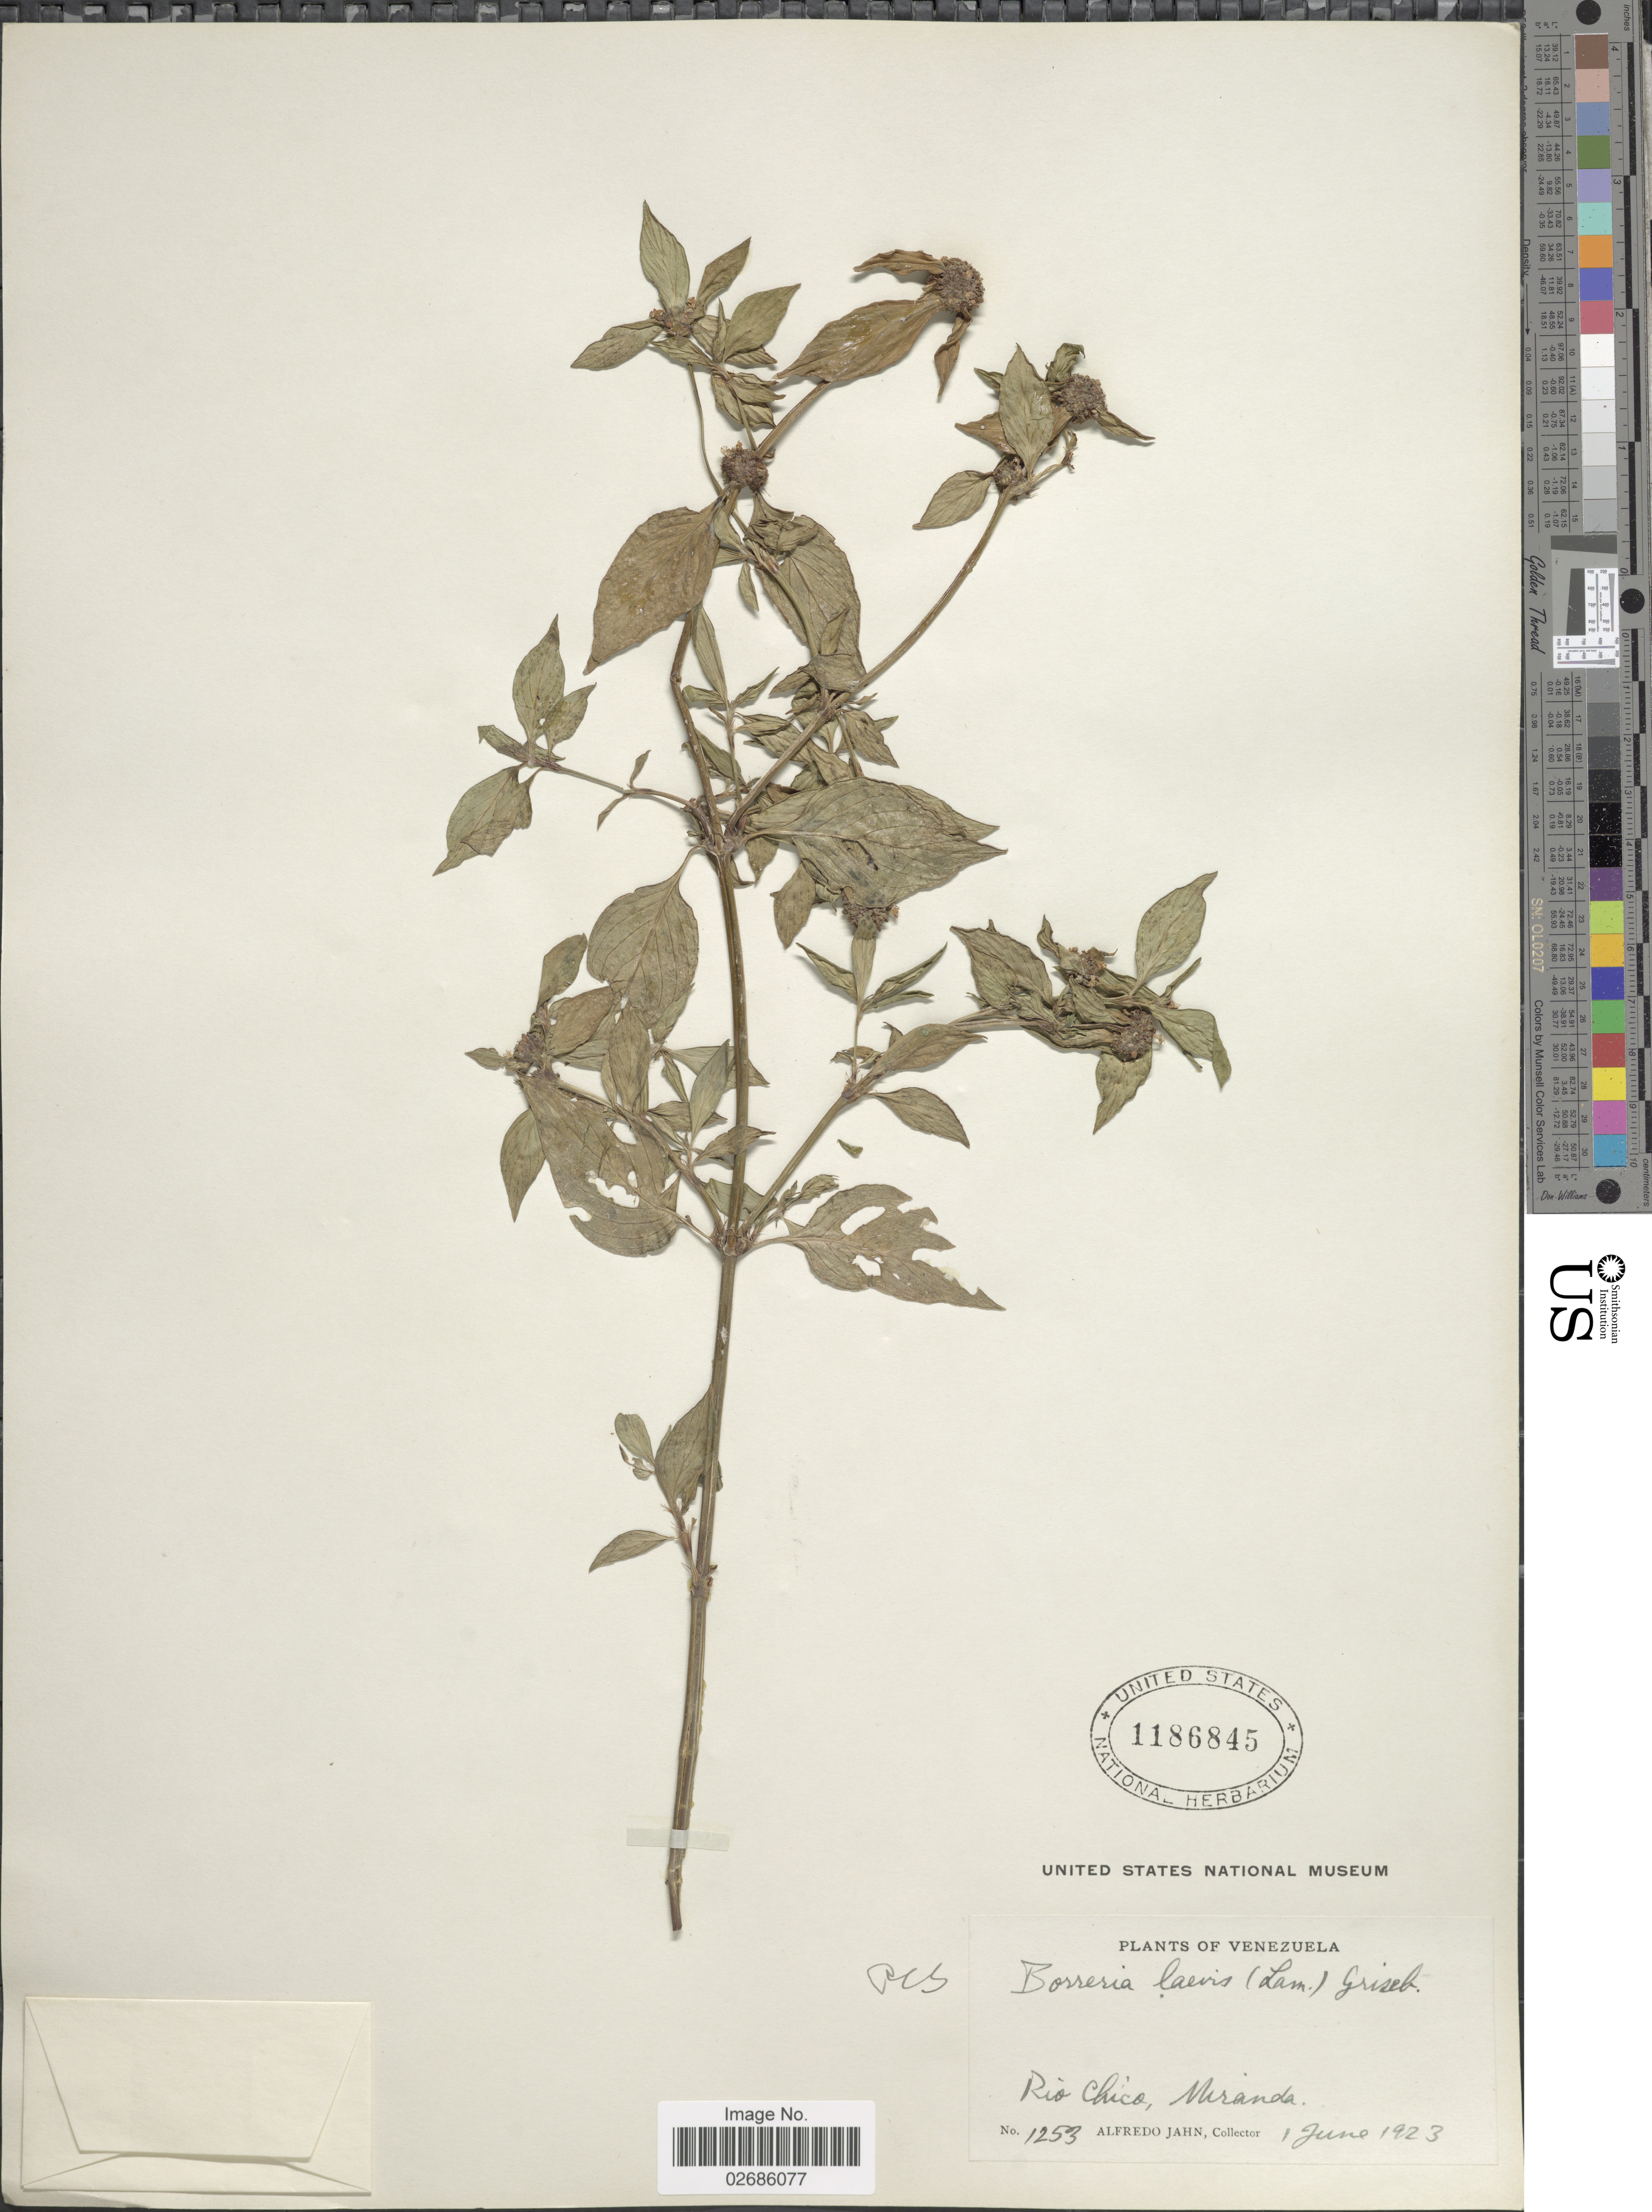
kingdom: Plantae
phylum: Tracheophyta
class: Magnoliopsida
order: Gentianales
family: Rubiaceae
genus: Borreria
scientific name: Borreria assurgens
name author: (Ruiz & Pav.) Griseb.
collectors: A. Jahn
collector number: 1253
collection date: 1923-06-01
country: Venezuela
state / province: Miranda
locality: Rio Chico.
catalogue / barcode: US 1186845